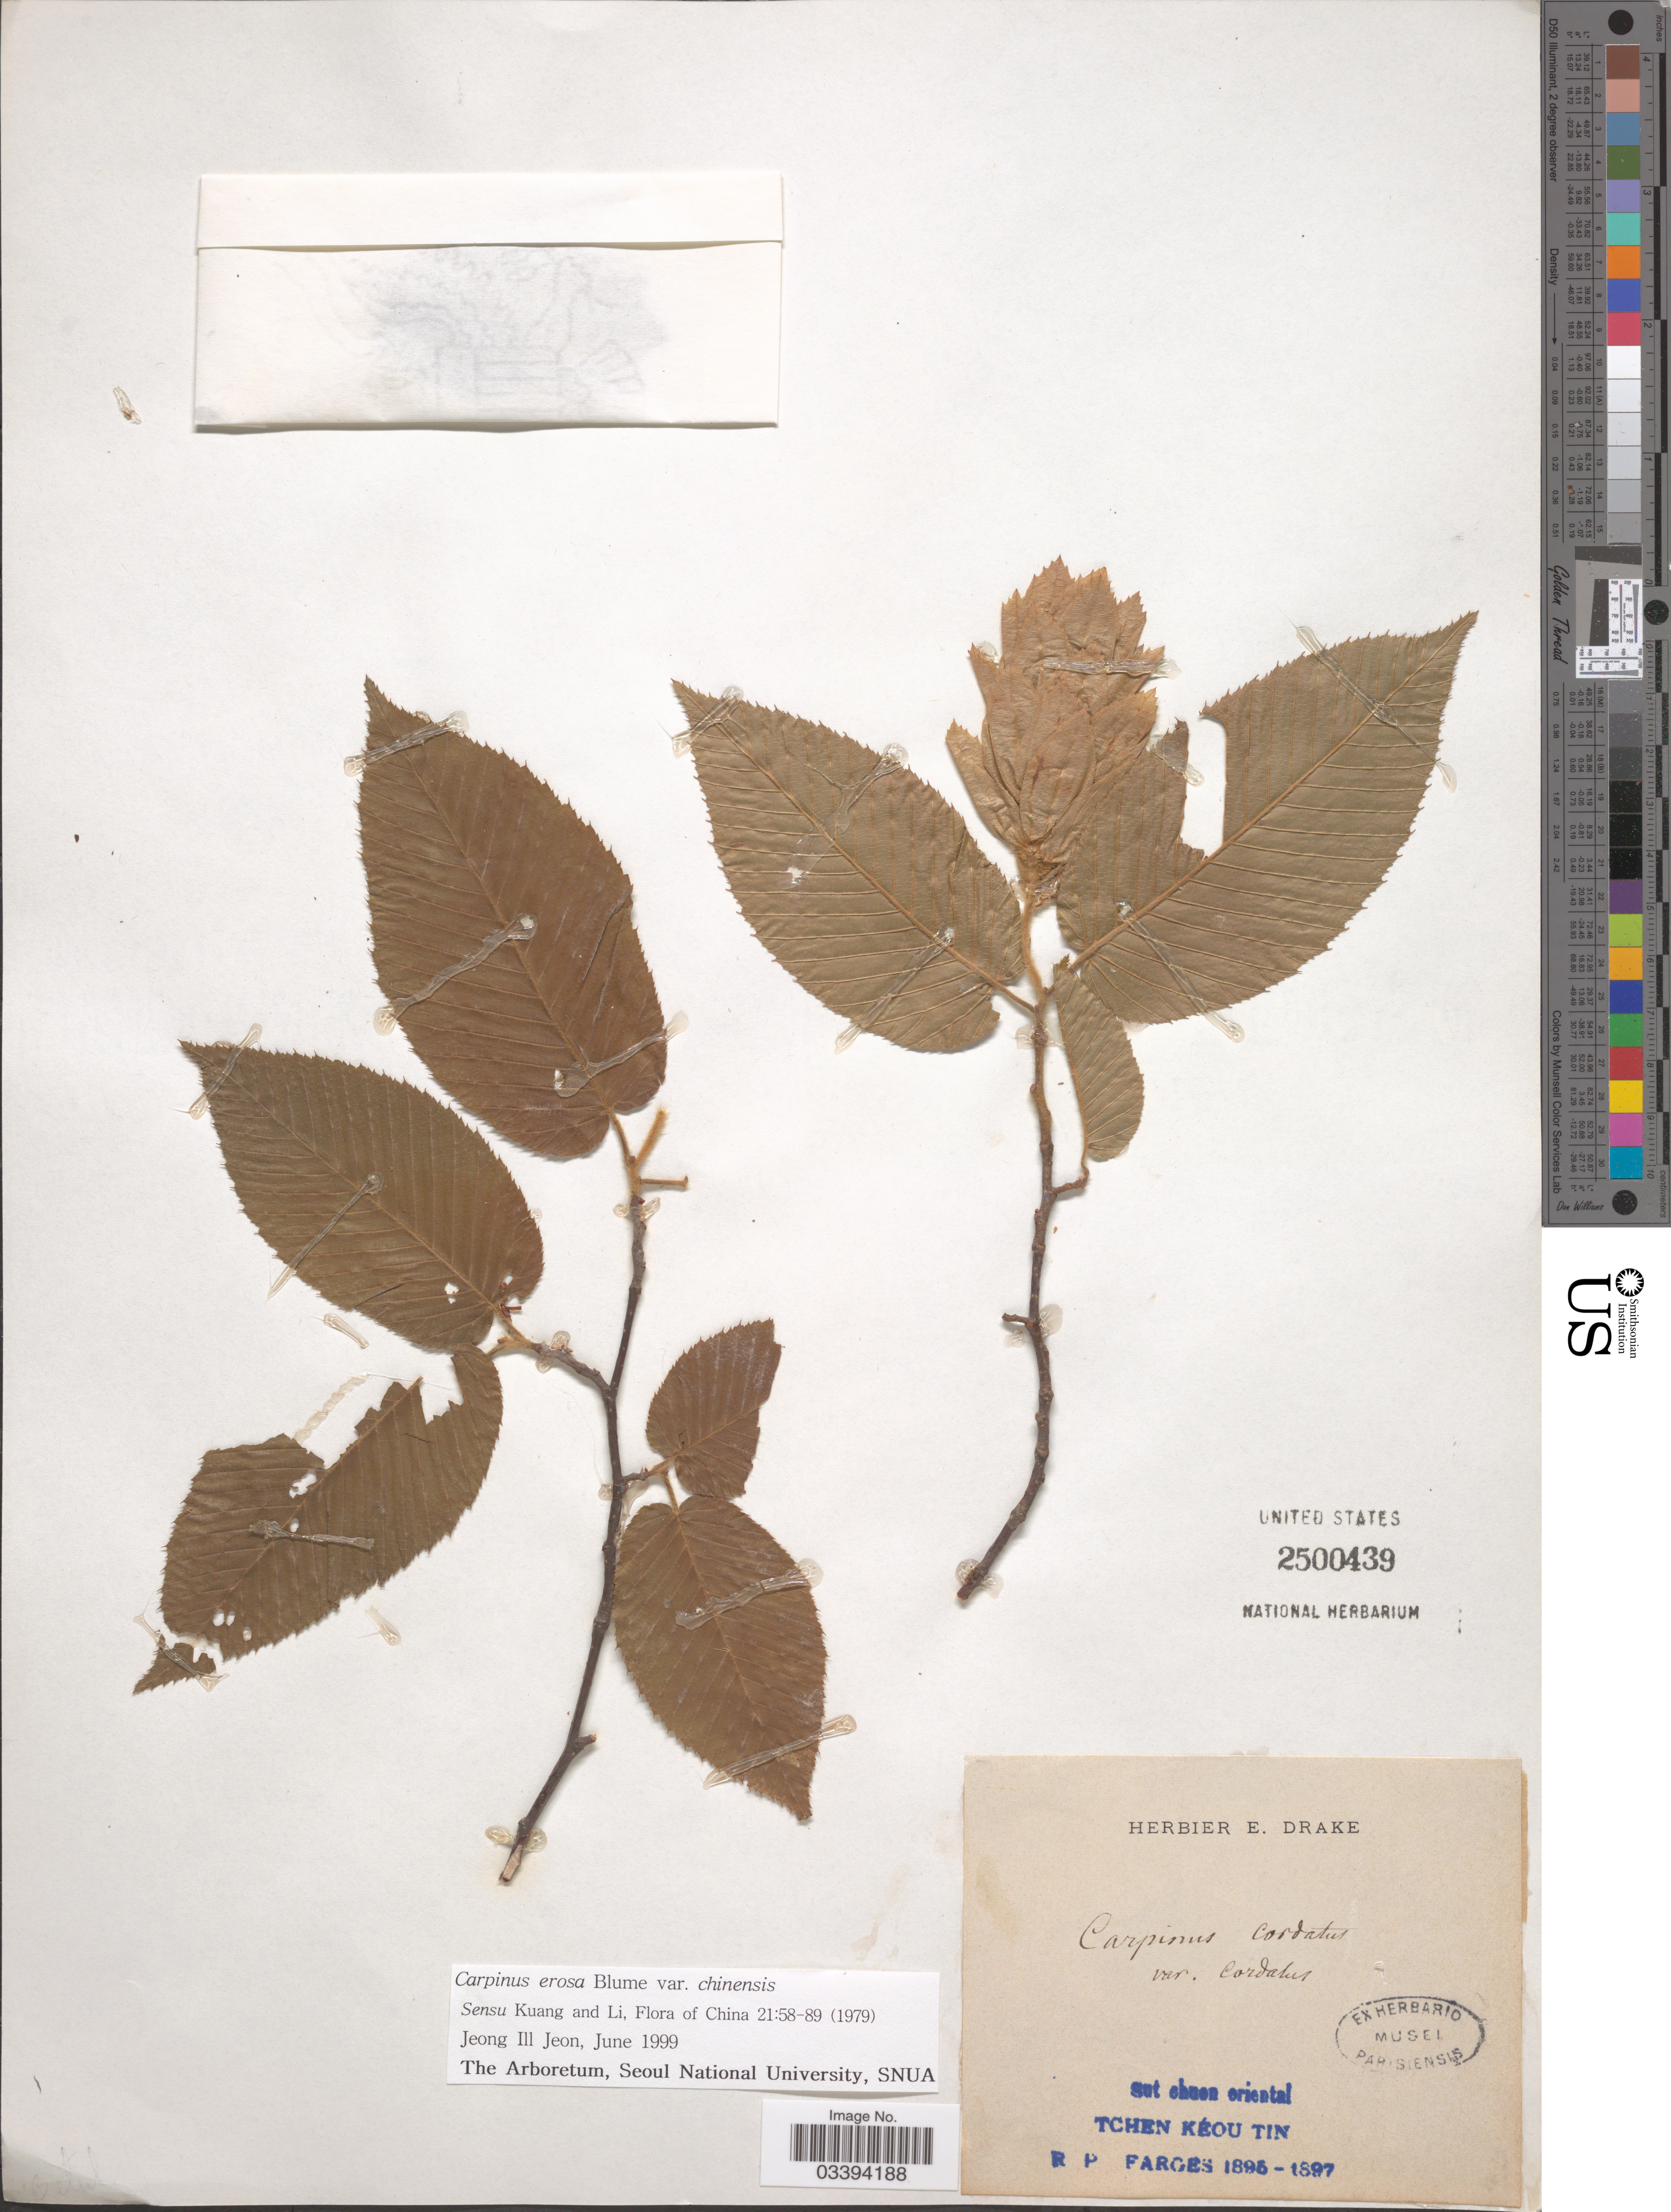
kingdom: Plantae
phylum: Tracheophyta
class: Magnoliopsida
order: Fagales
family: Betulaceae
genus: Carpinus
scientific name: Carpinus erosa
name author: Blume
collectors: R. Farges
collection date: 1895/1897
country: China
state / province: Sichuan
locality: Sut chuen oriental. Tchen Kéou Tin.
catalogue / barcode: US 2500439